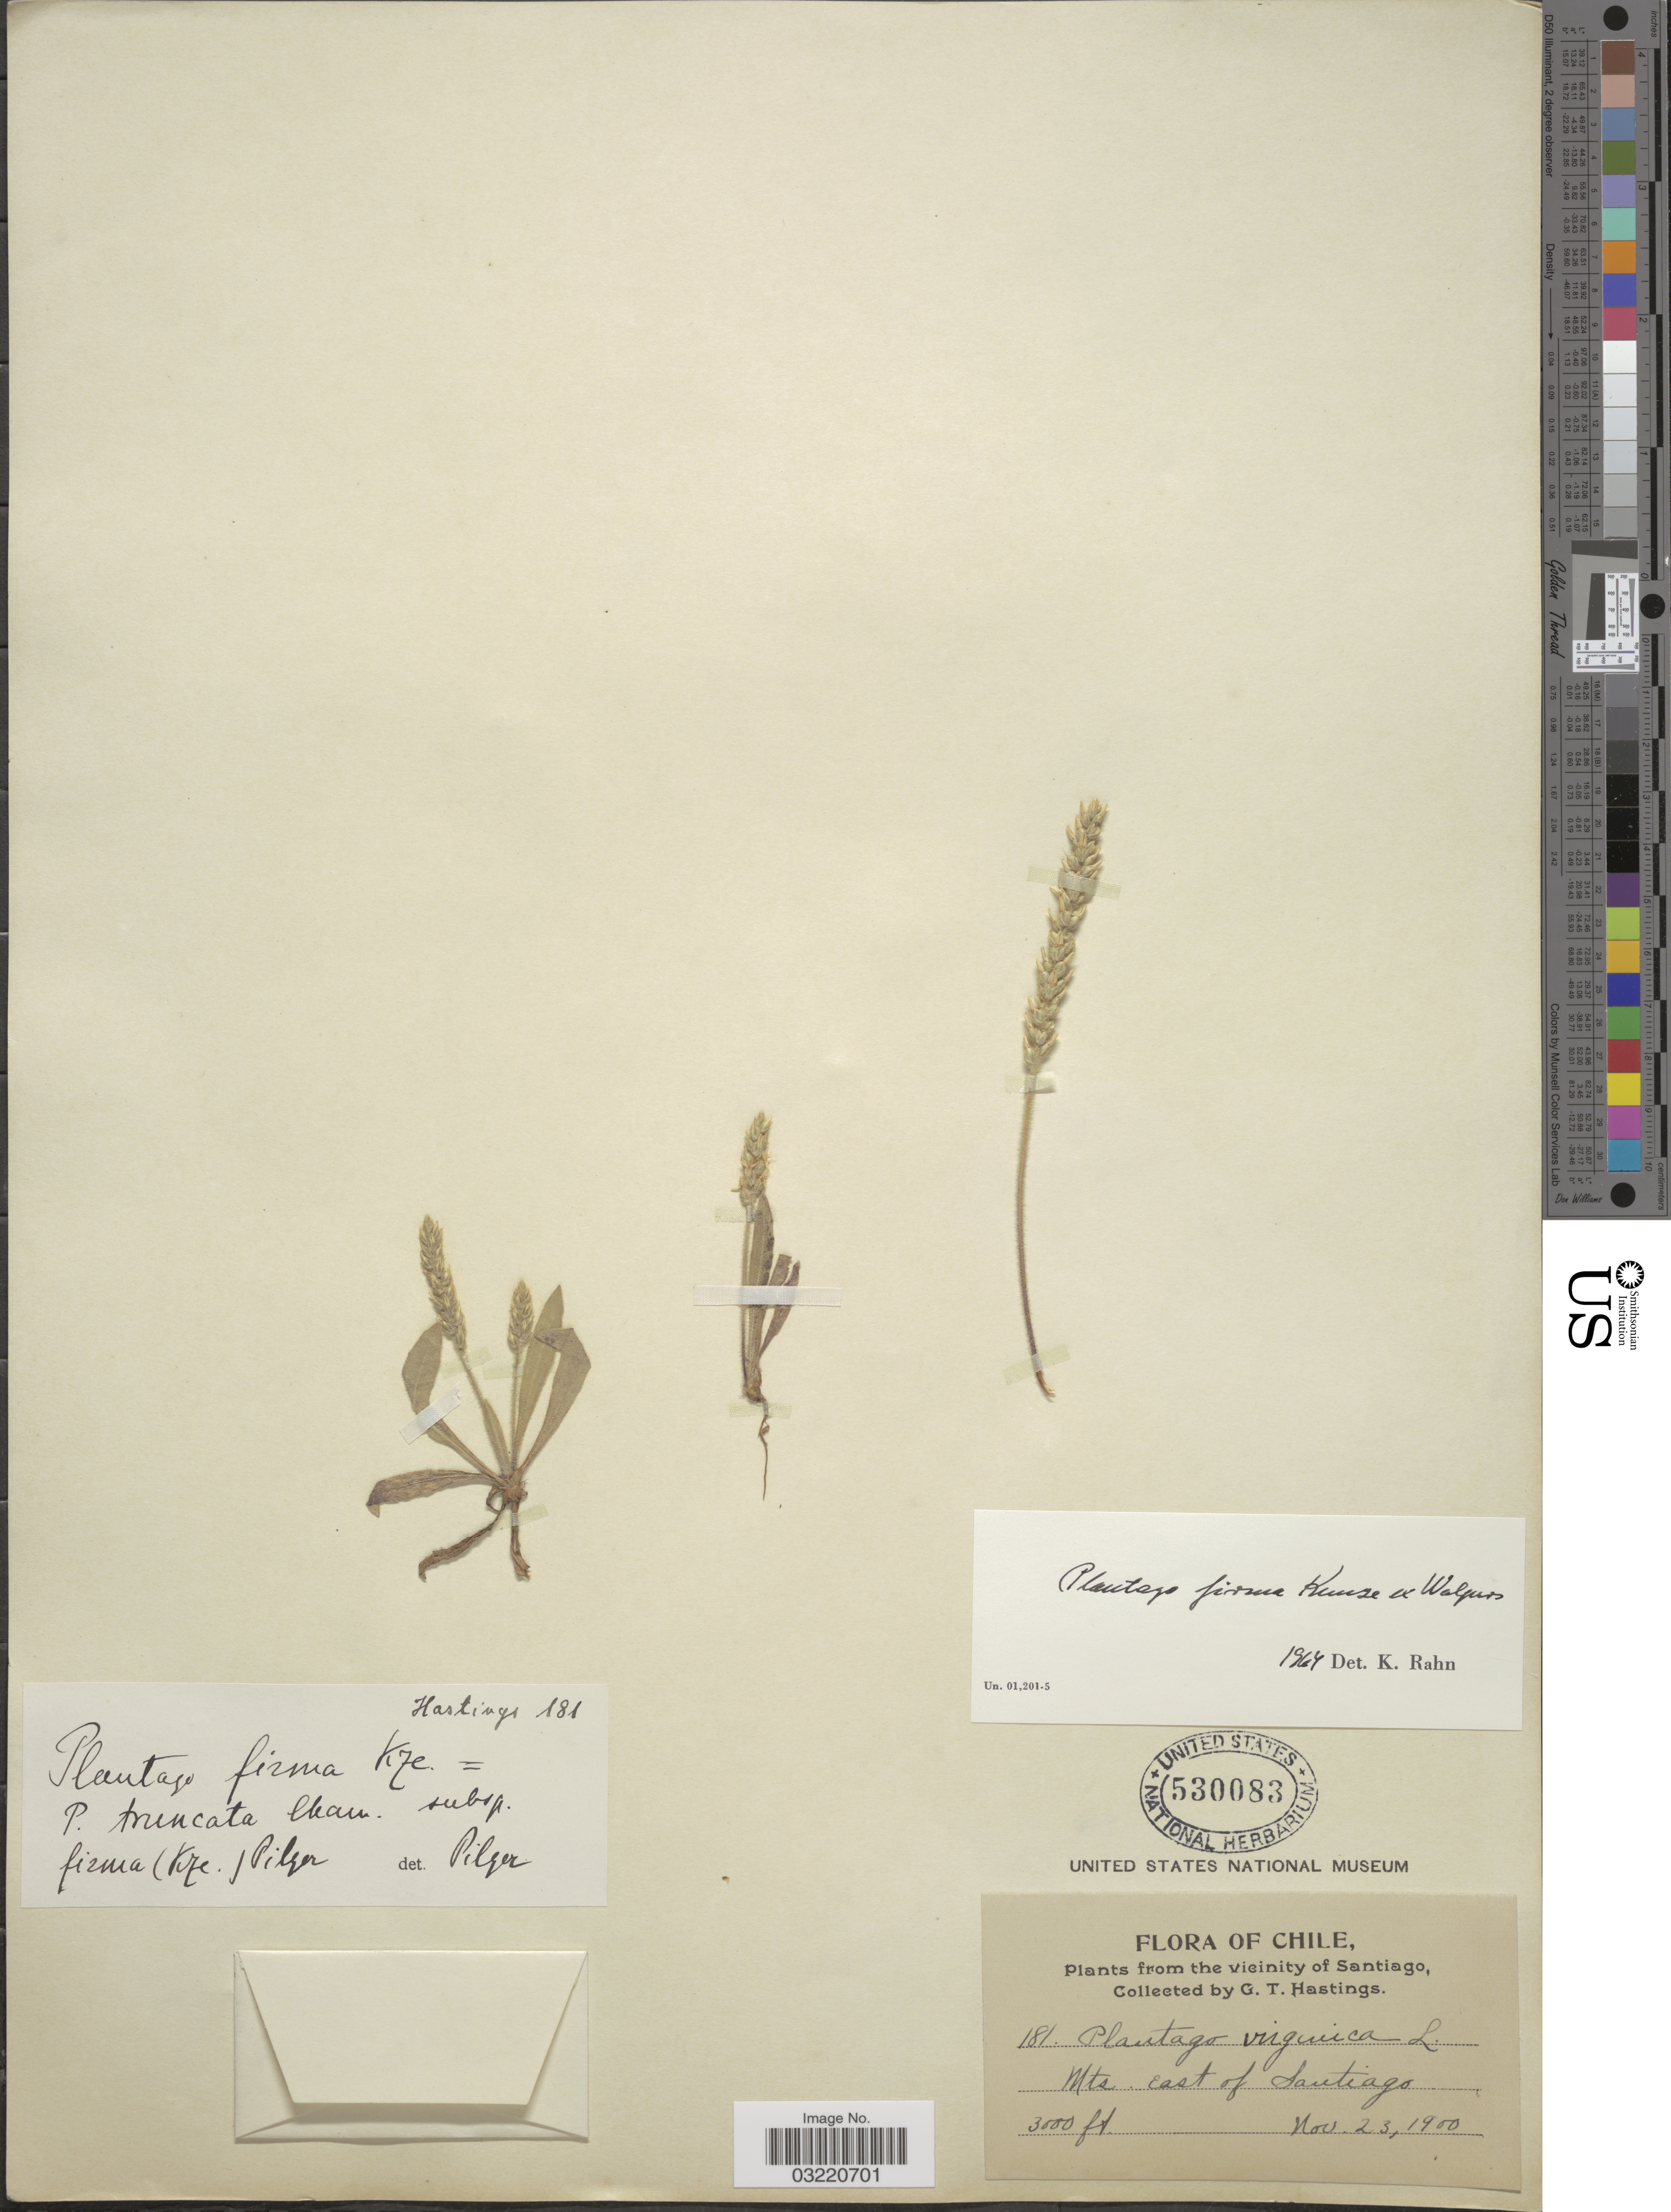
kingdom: Plantae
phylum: Tracheophyta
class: Magnoliopsida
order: Lamiales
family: Plantaginaceae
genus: Plantago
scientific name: Plantago firma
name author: Kunze ex Walp.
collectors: G. Hastings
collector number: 181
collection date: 1900-11-23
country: Chile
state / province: Región Metropolitana (RM)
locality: The vicinity of Santiago. Mts. east of Santiago.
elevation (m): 914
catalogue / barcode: US 530083